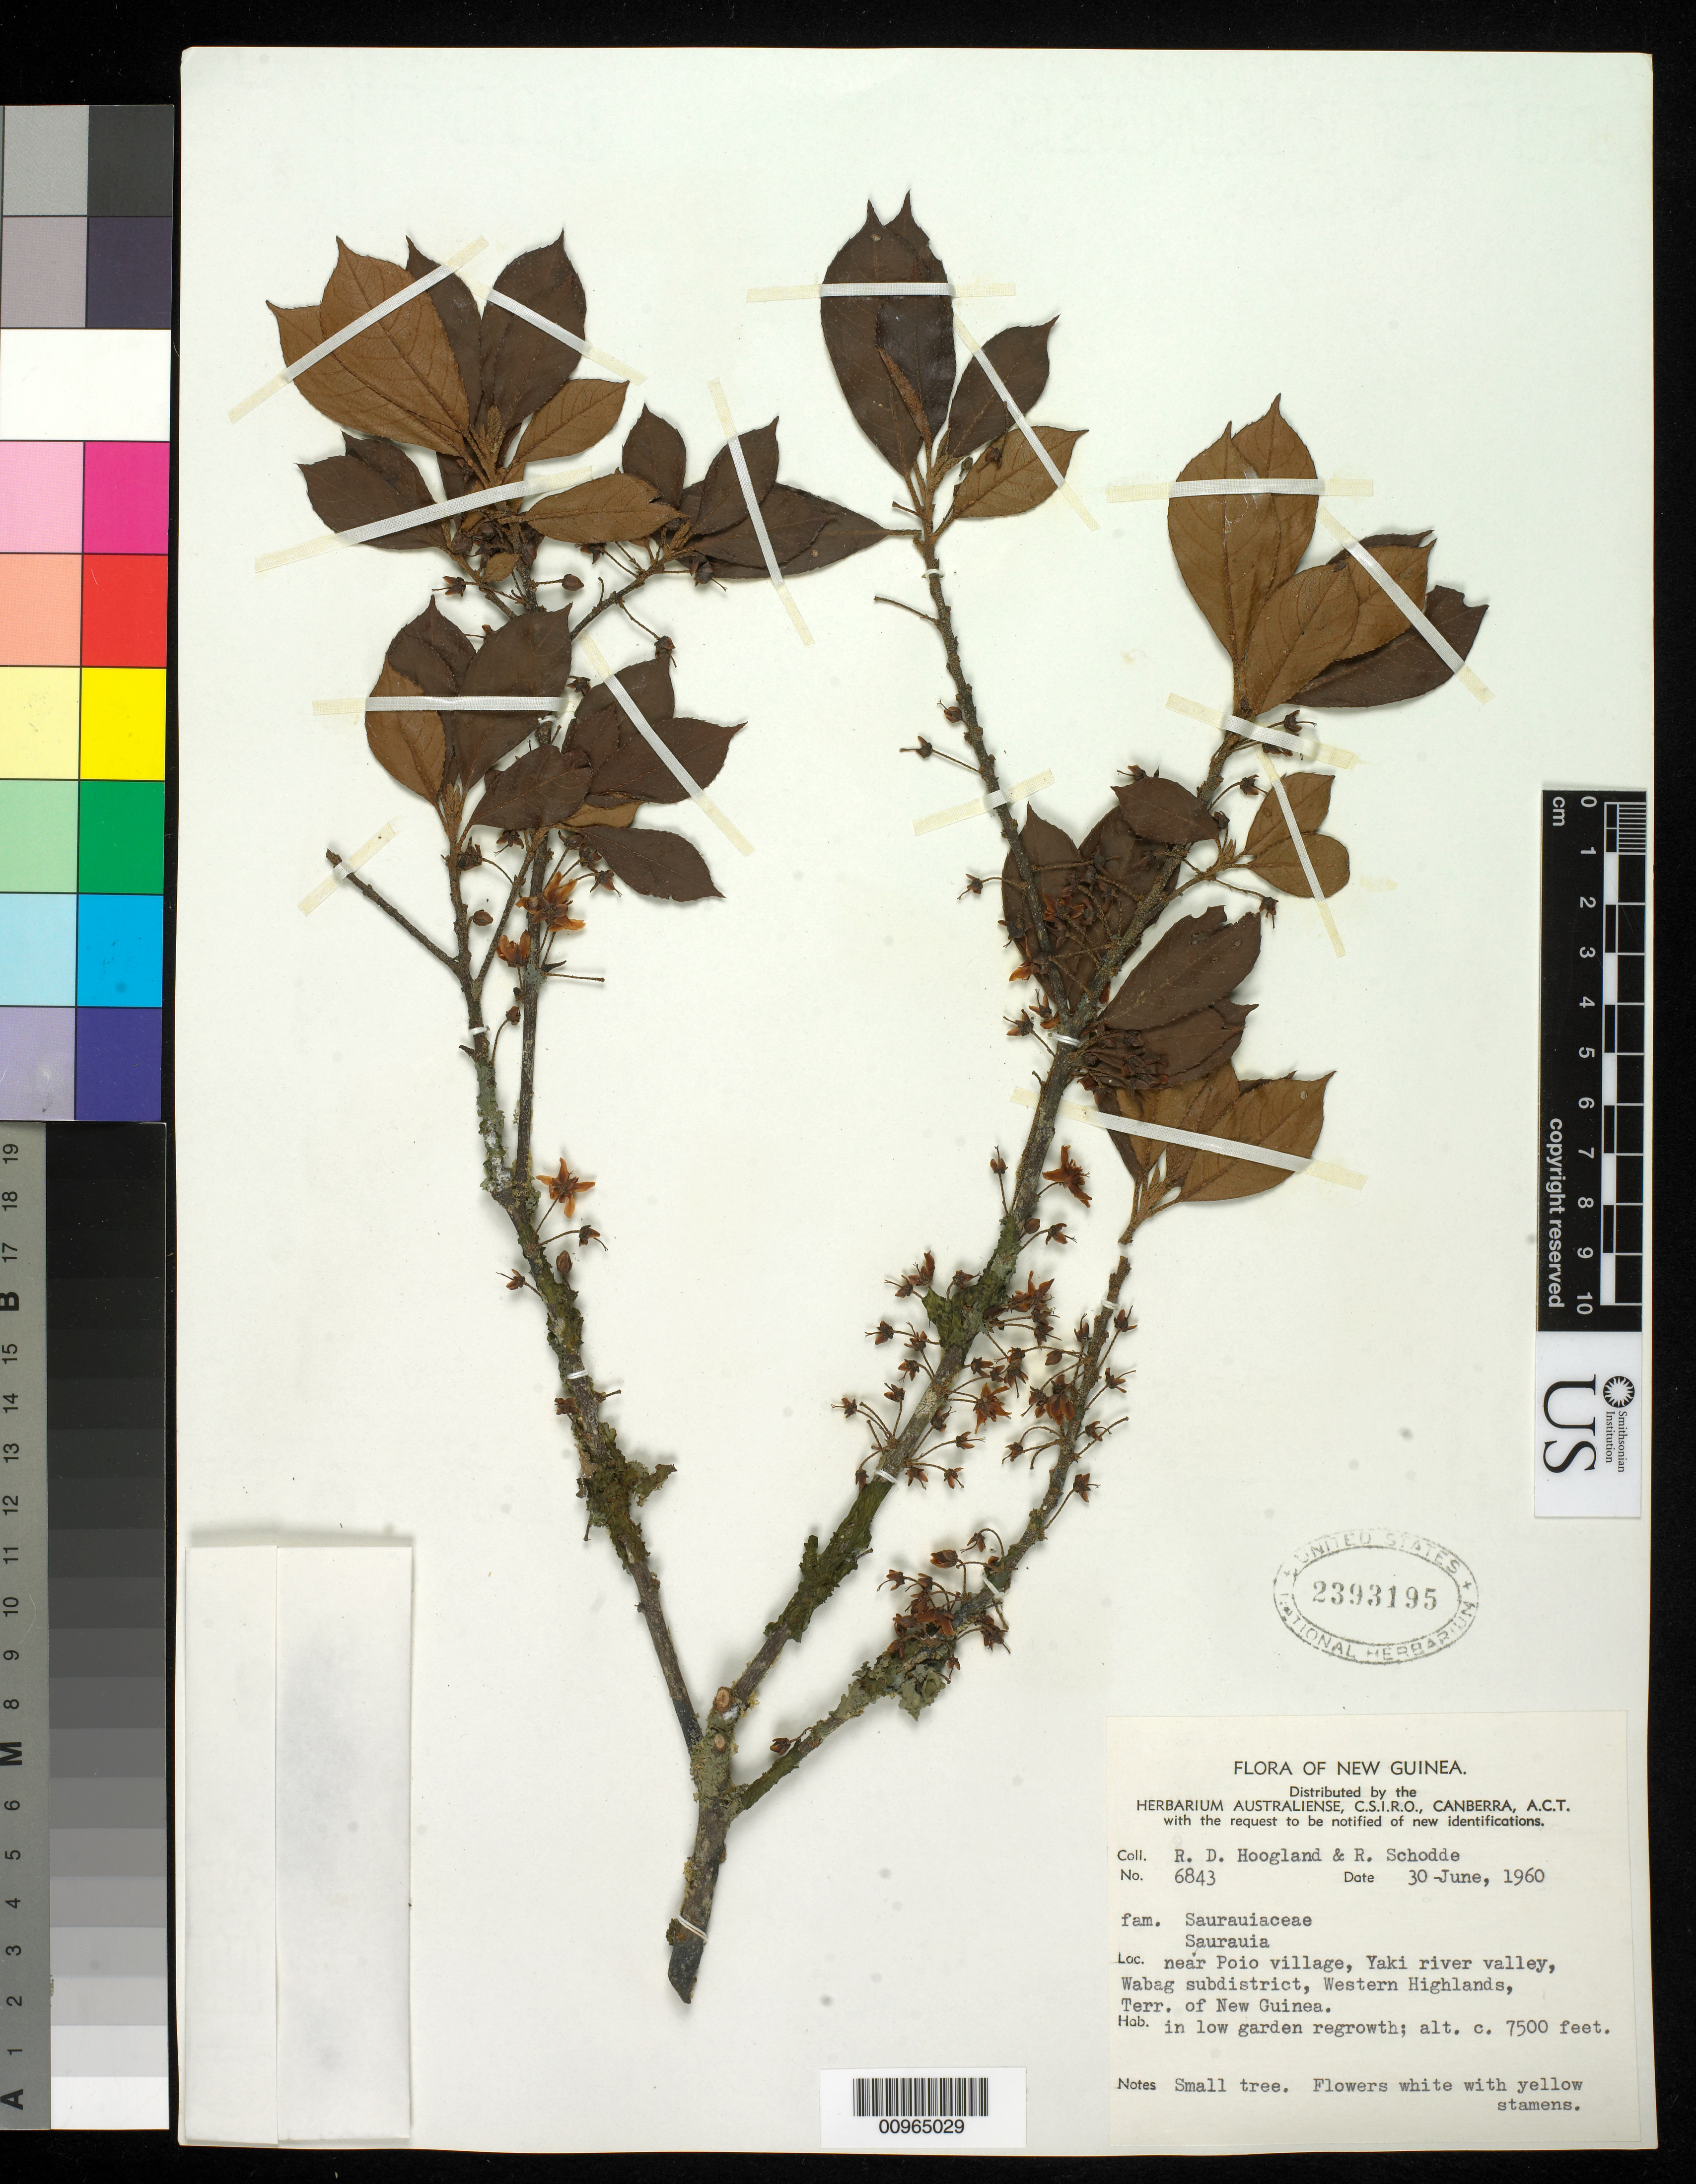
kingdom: Plantae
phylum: Tracheophyta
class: Magnoliopsida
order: Ericales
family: Actinidiaceae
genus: Saurauia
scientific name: Saurauia sp.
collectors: R. D. Hoogland & R. Schodde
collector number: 6843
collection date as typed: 30 Jun 1960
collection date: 1960-06-30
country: Papua New Guinea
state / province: Enga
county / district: Wabag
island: New Guinea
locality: Near Poio village, Yaki river valley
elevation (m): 2286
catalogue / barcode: US 2393195